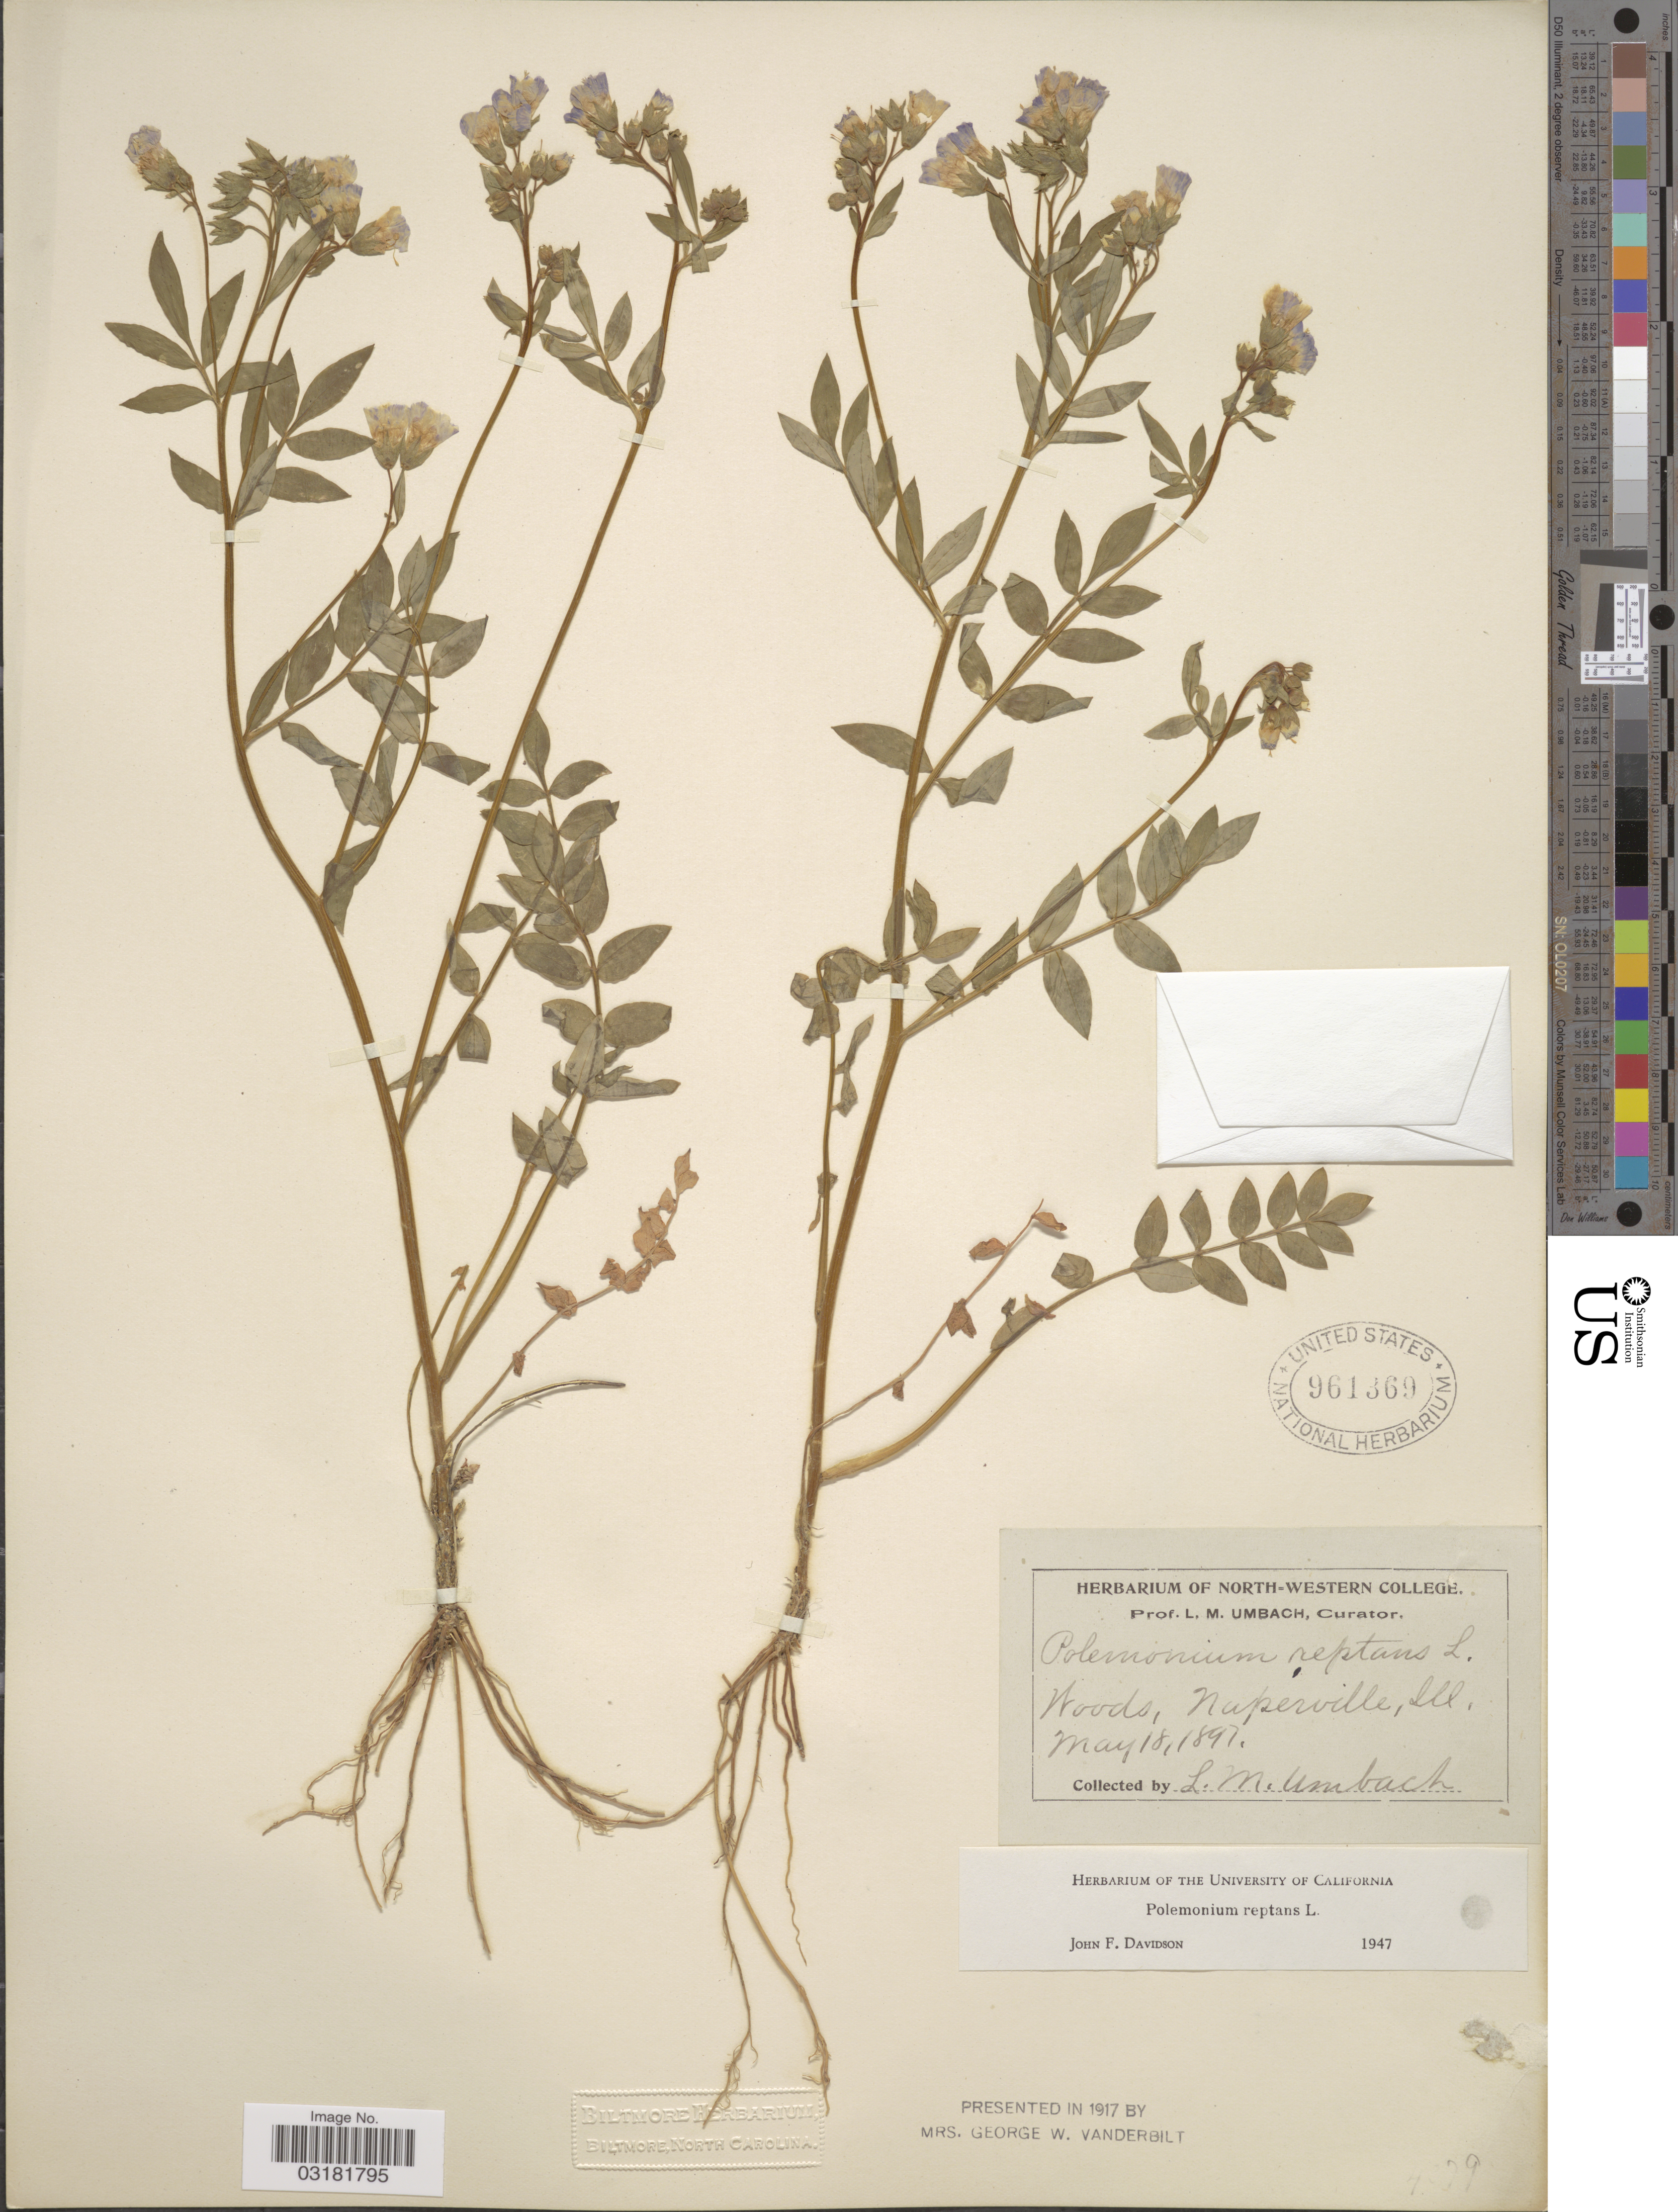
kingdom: Plantae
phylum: Tracheophyta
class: Magnoliopsida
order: Ericales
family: Polemoniaceae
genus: Polemonium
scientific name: Polemonium reptans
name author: L.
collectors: L. M. Umbach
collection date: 1897-05-18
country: United States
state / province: Illinois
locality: Naperville, Ill.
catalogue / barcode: US 961369